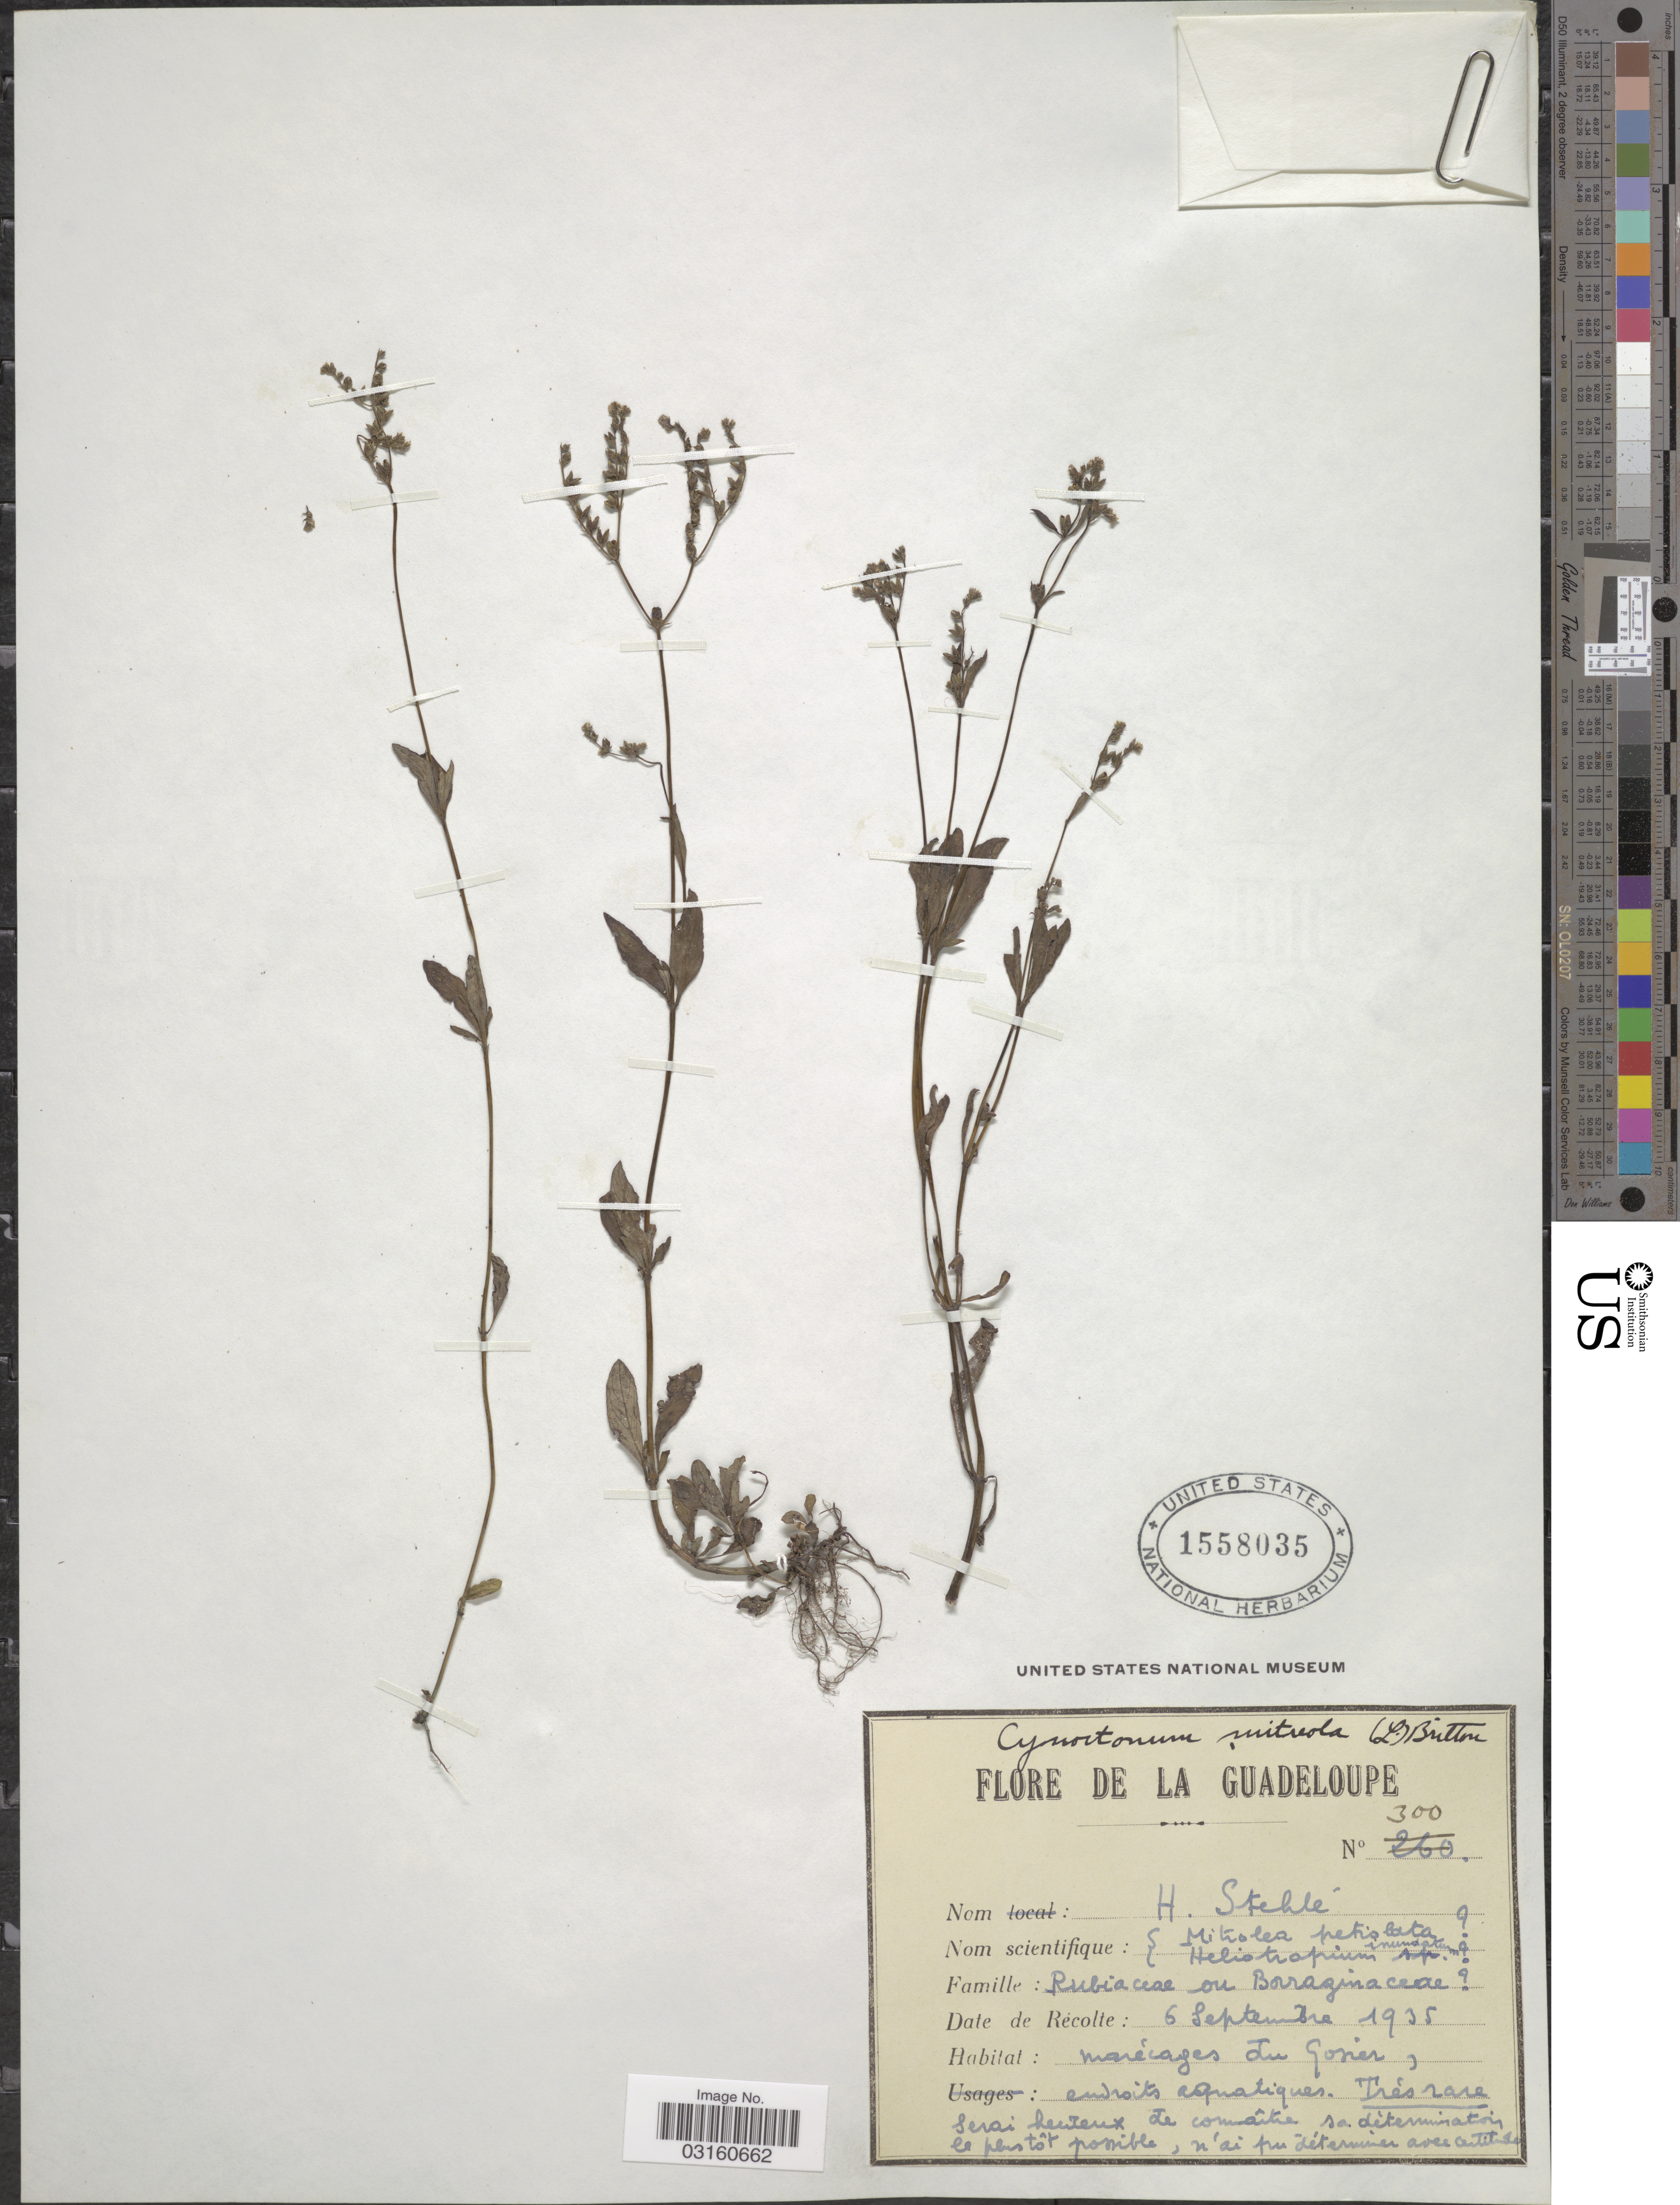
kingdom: Plantae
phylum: Tracheophyta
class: Magnoliopsida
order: Gentianales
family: Loganiaceae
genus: Mitreola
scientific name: Mitreola petiolata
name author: (J.F. Gmel.) Torr. & A. Gray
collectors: H. Stehlé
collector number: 300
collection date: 1935-09-06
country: Guadeloupe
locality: Marécages Lu Gosier.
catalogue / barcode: US 1558035